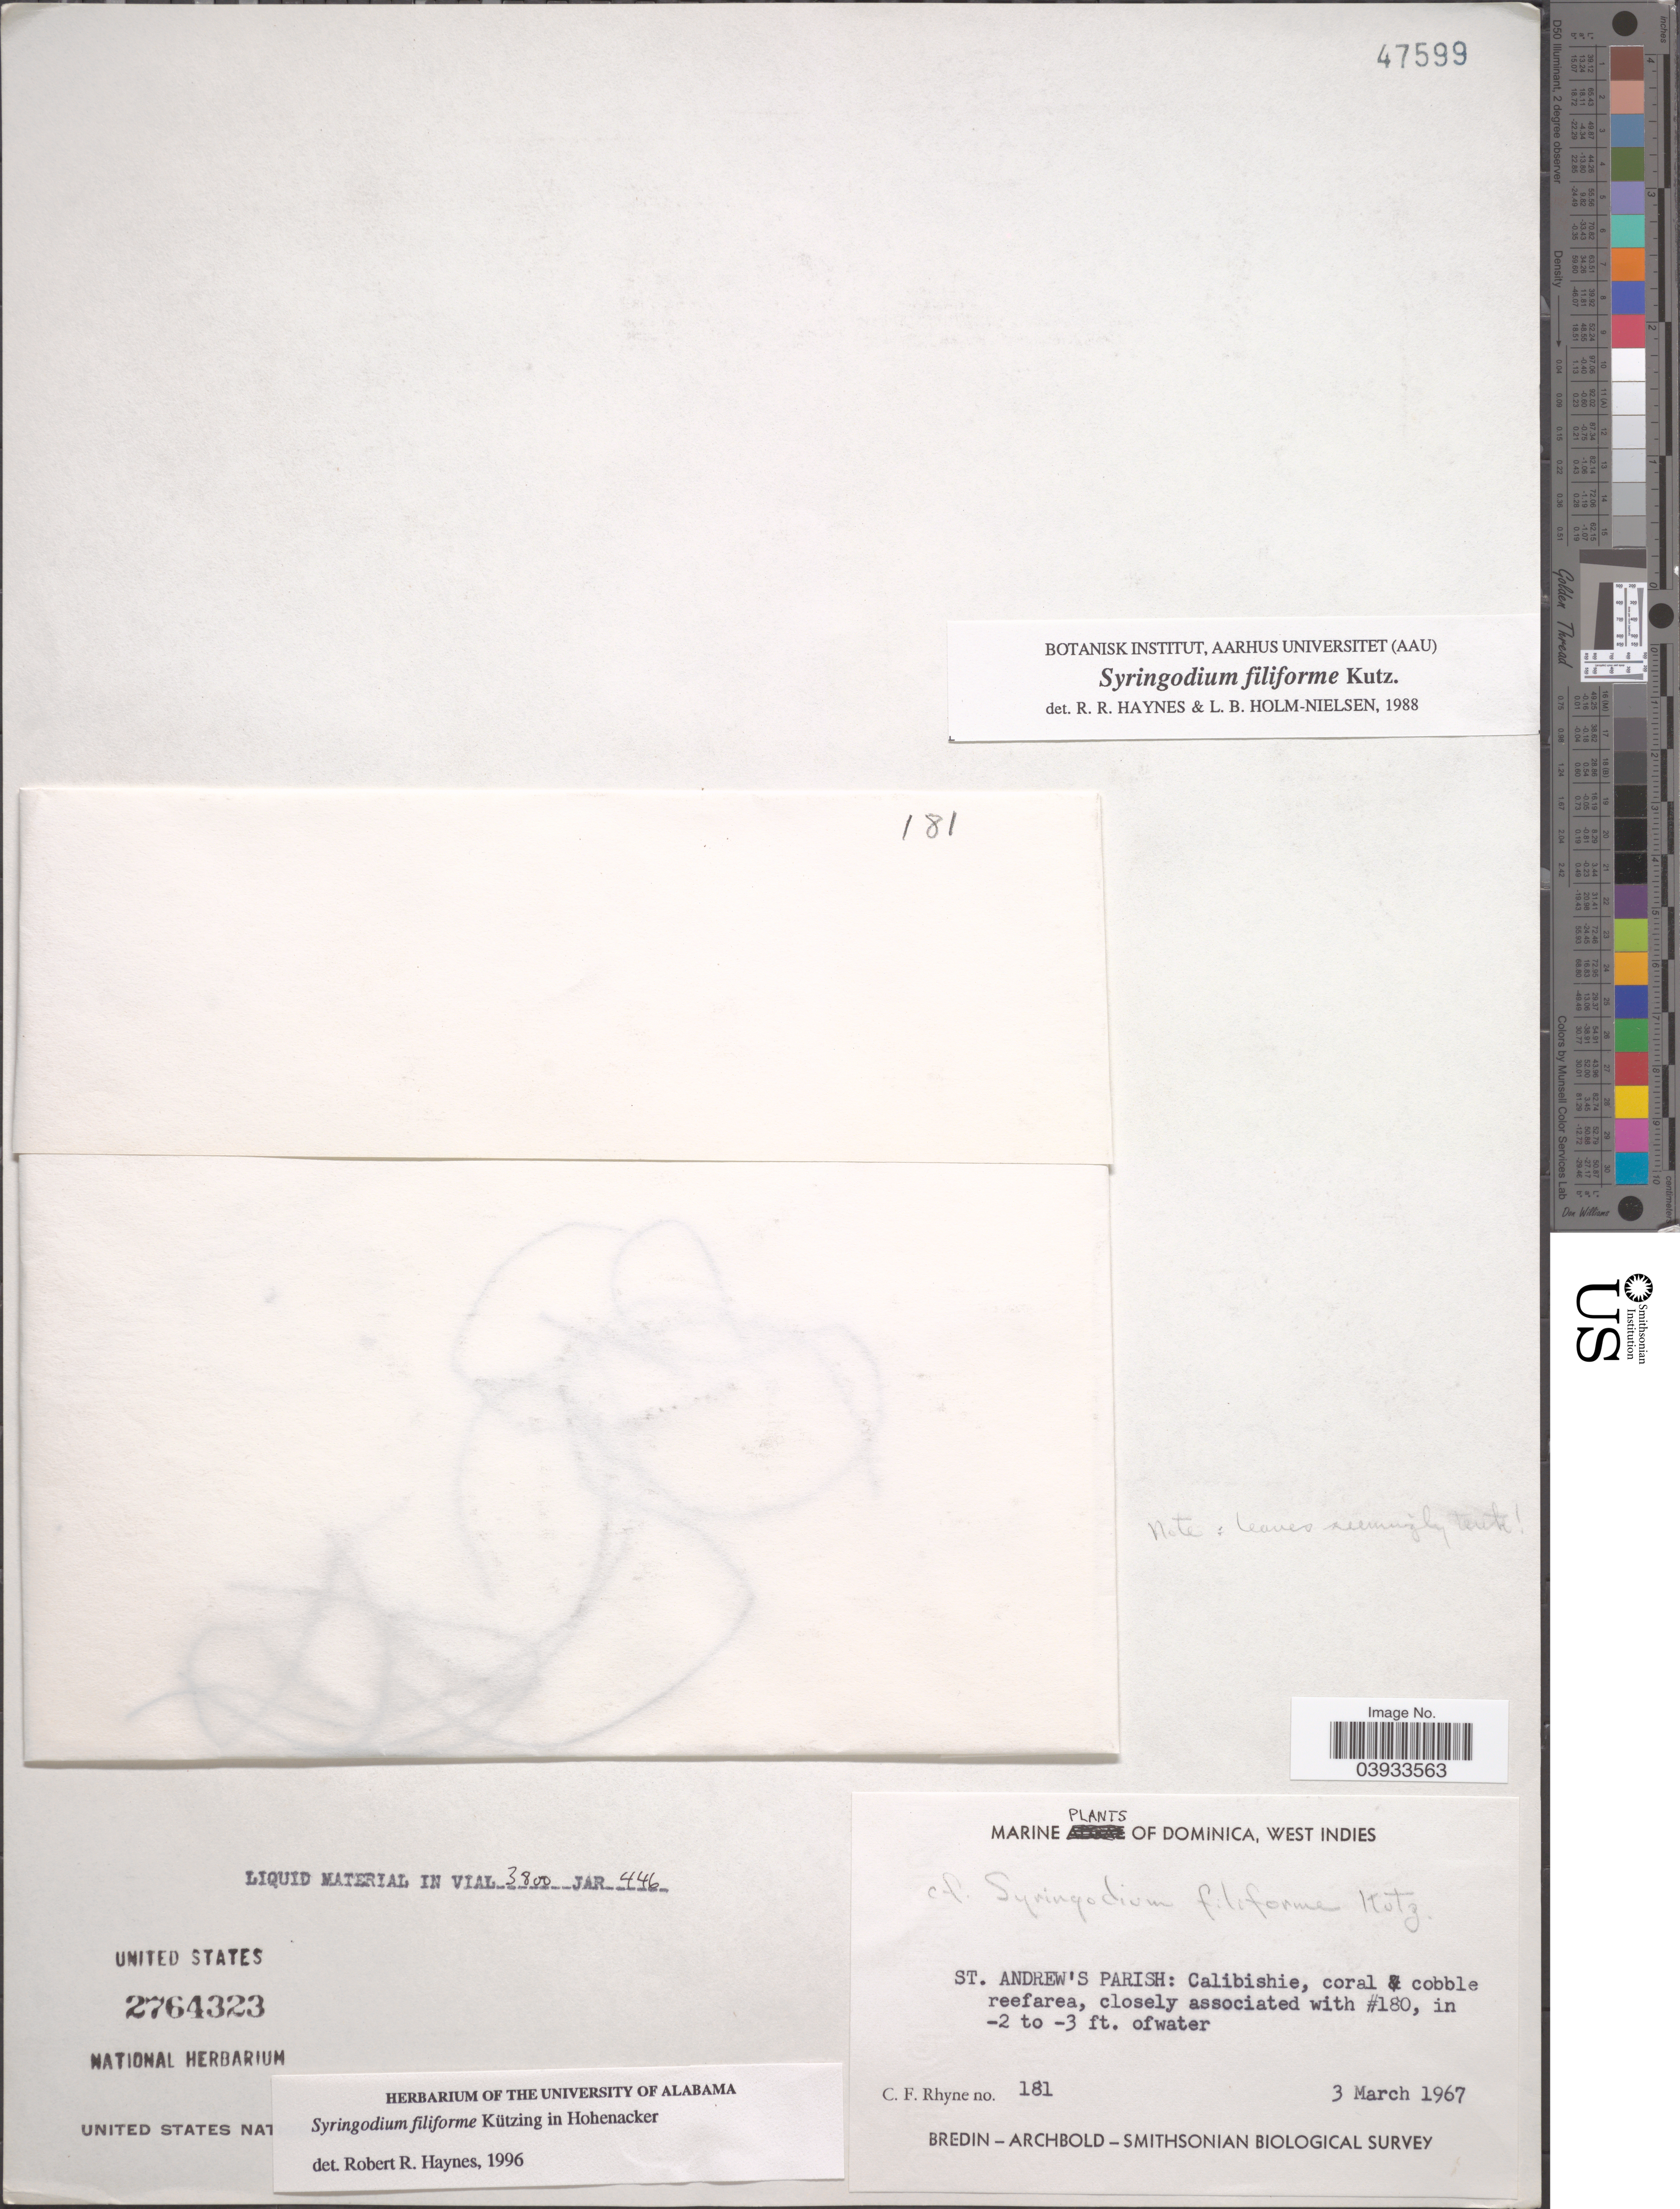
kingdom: Plantae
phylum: Tracheophyta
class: Liliopsida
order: Alismatales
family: Cymodoceaceae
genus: Syringodium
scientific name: Syringodium filiforme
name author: Kütz.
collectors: C. Rhyne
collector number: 181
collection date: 1967-03-03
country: Dominica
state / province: St. Andrew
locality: West Indies. St. Andrew's Parish: Calibishie.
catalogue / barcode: US 2764323